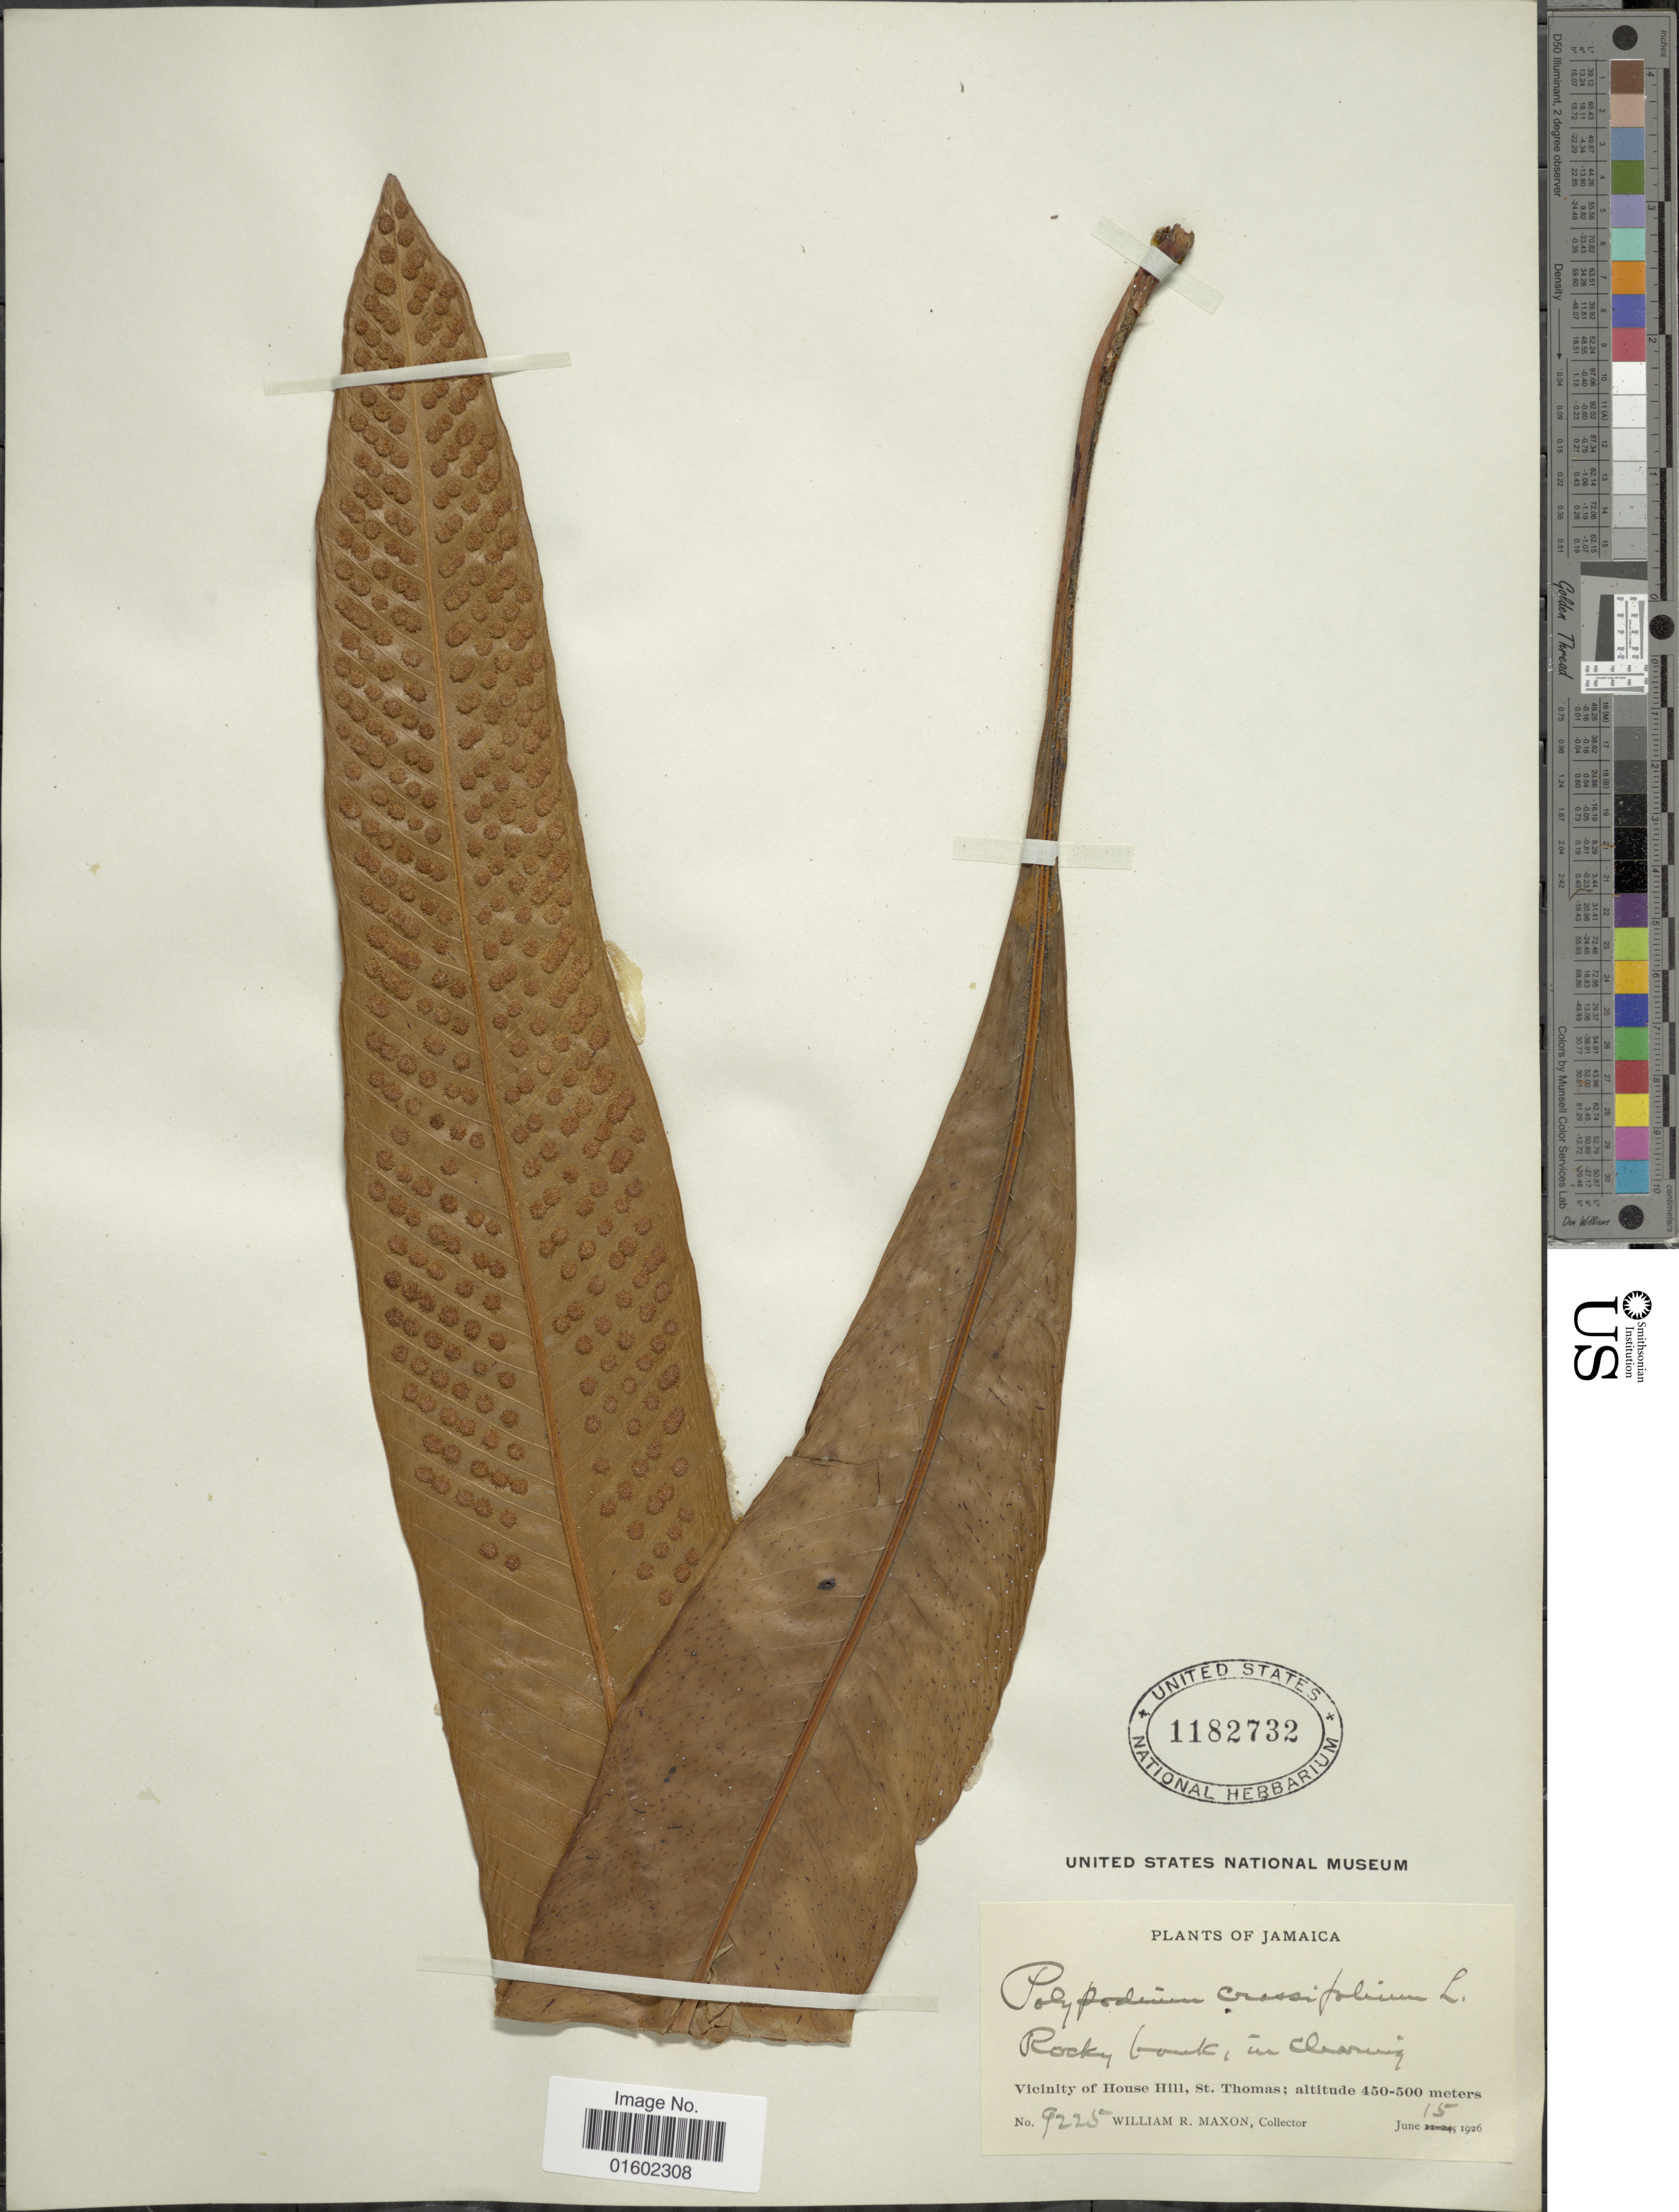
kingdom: Plantae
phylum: Tracheophyta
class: Polypodiopsida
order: Polypodiales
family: Polypodiaceae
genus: Niphidium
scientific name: Niphidium crassifolium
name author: (L.) Lellinger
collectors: W. R. Maxon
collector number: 9225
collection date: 1926-06-16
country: Jamaica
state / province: Saint Thomas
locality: Vicinity of House Hill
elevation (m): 450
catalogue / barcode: US 1182732